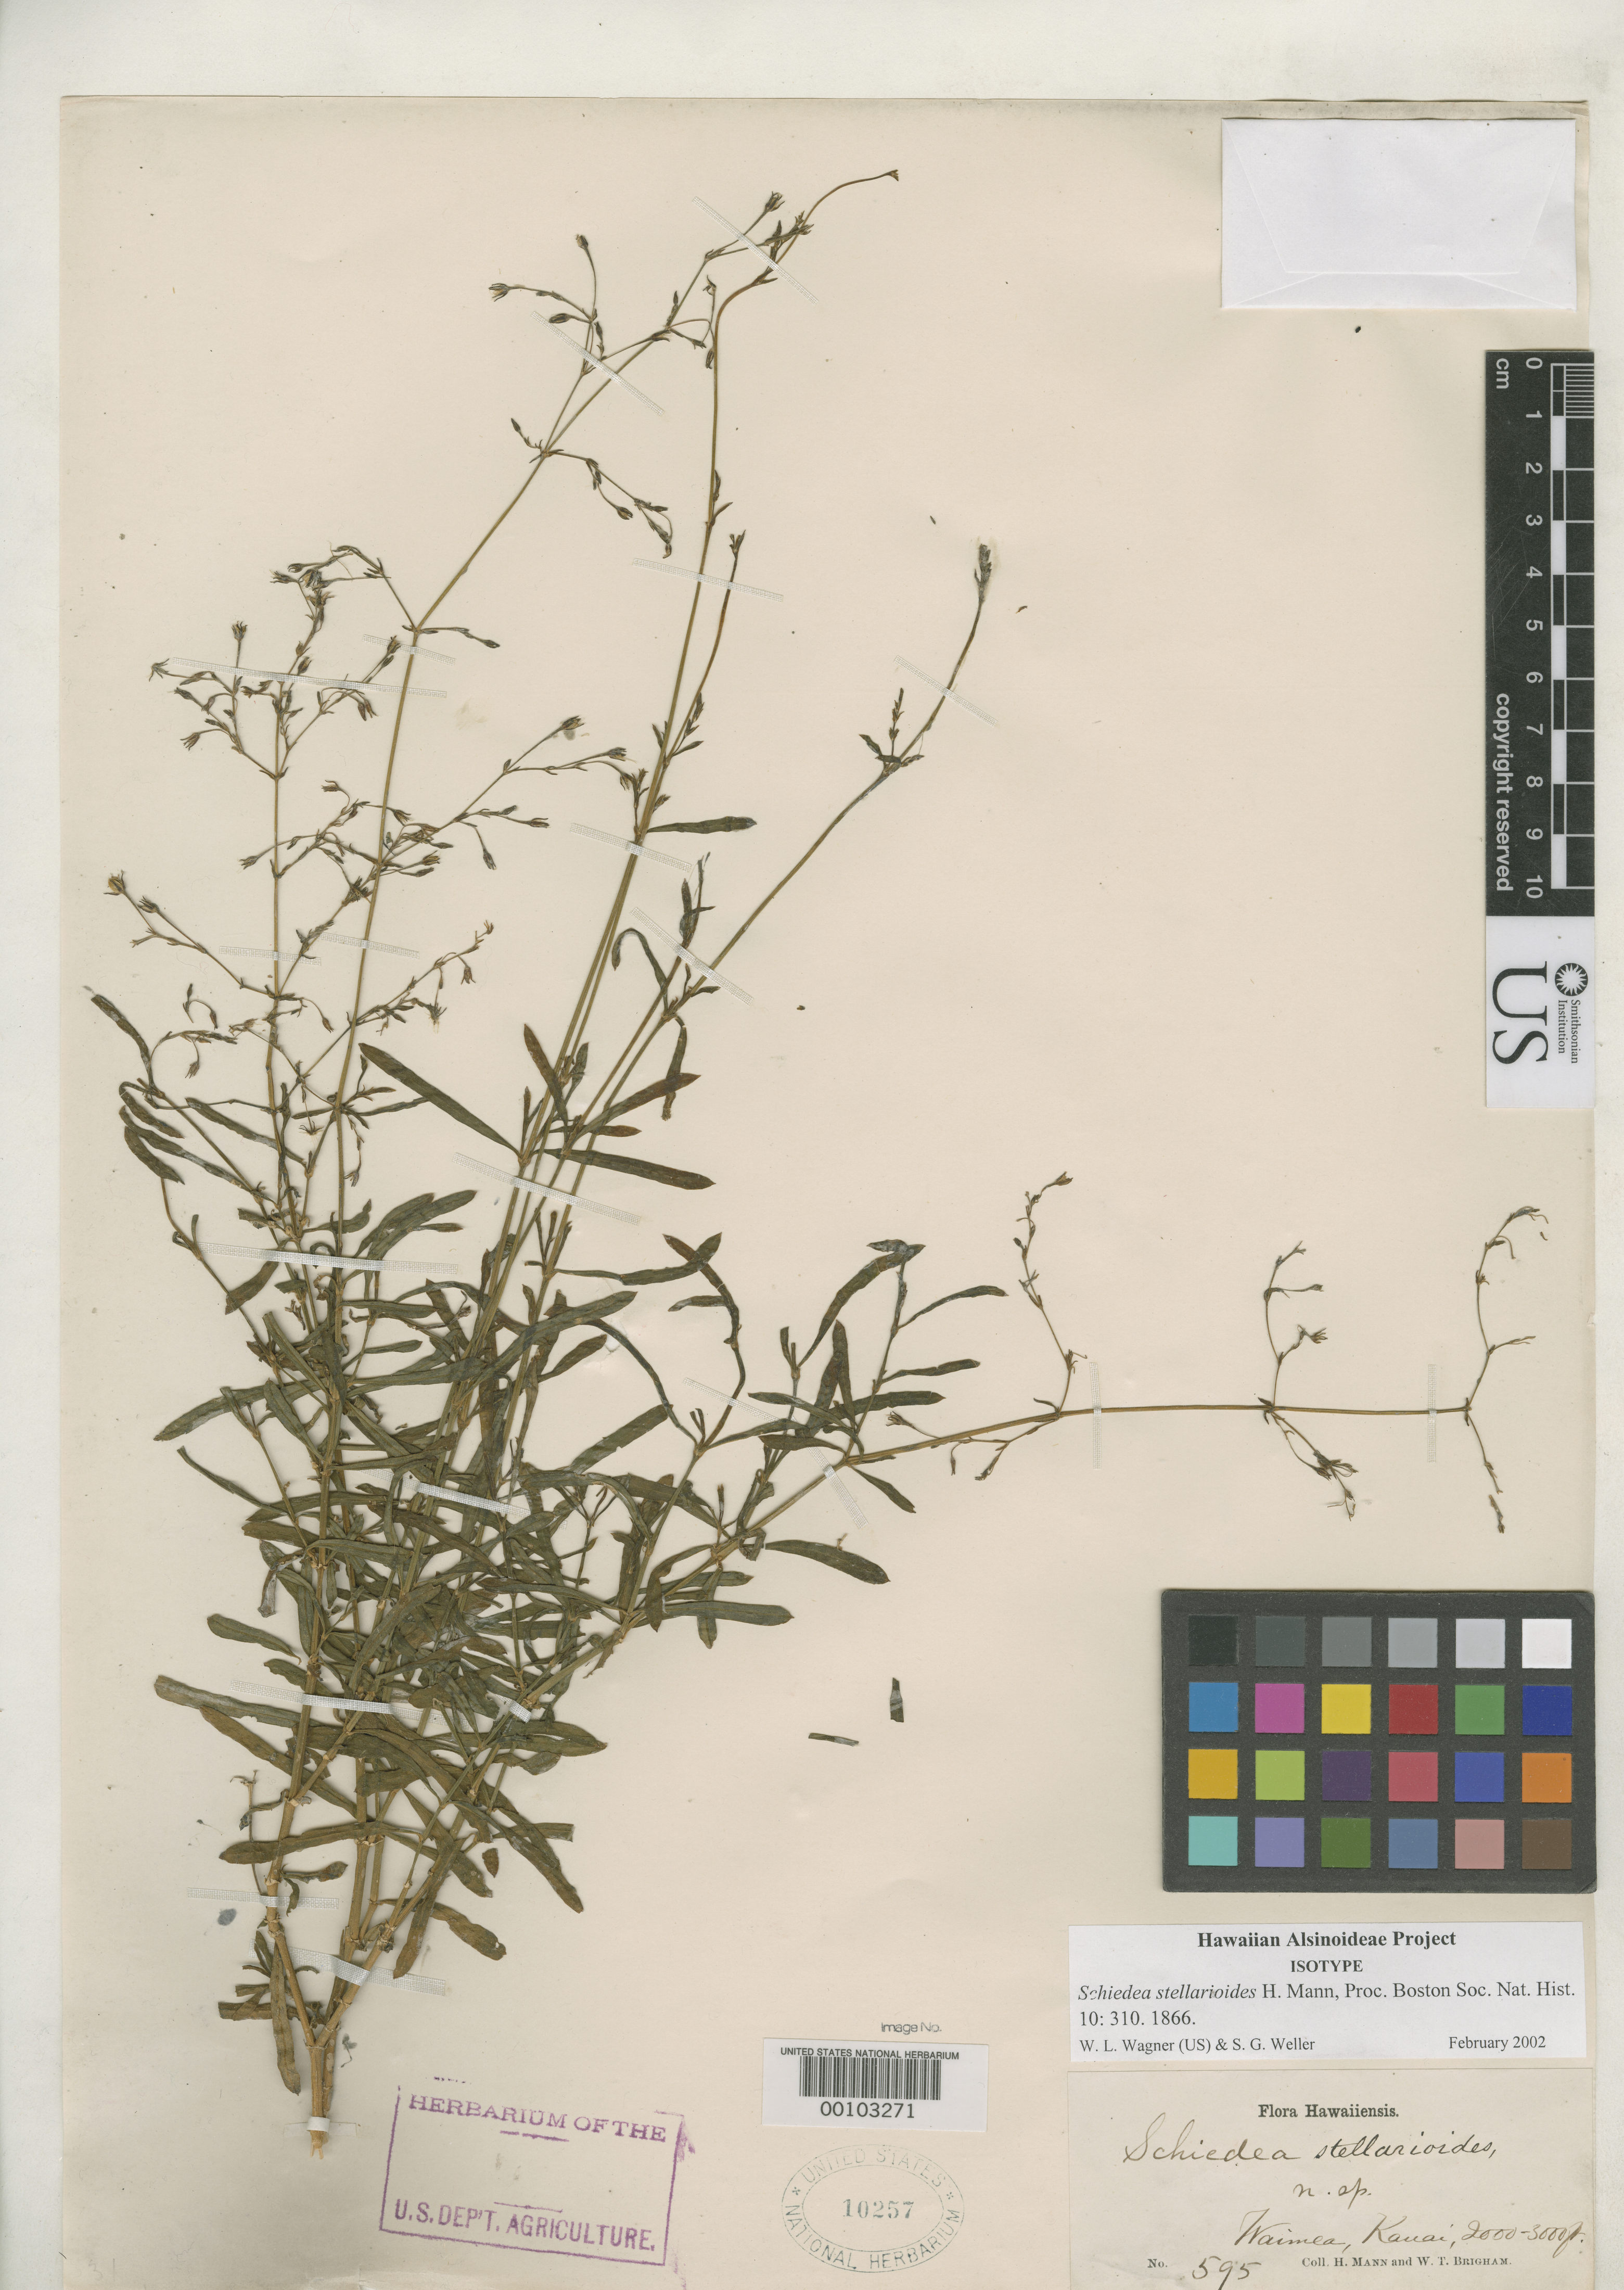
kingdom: Plantae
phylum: Tracheophyta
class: Magnoliopsida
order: Caryophyllales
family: Caryophyllaceae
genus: Schiedea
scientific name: Schiedea stellarioides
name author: H. Mann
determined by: Wagner, W. L.; Weller, Stephen G.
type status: Isotype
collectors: H. Mann & W. T. Brigham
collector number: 595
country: United States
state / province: Hawaii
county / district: Kauai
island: Kaua'i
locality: Mountains above Waimea.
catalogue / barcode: US 10257